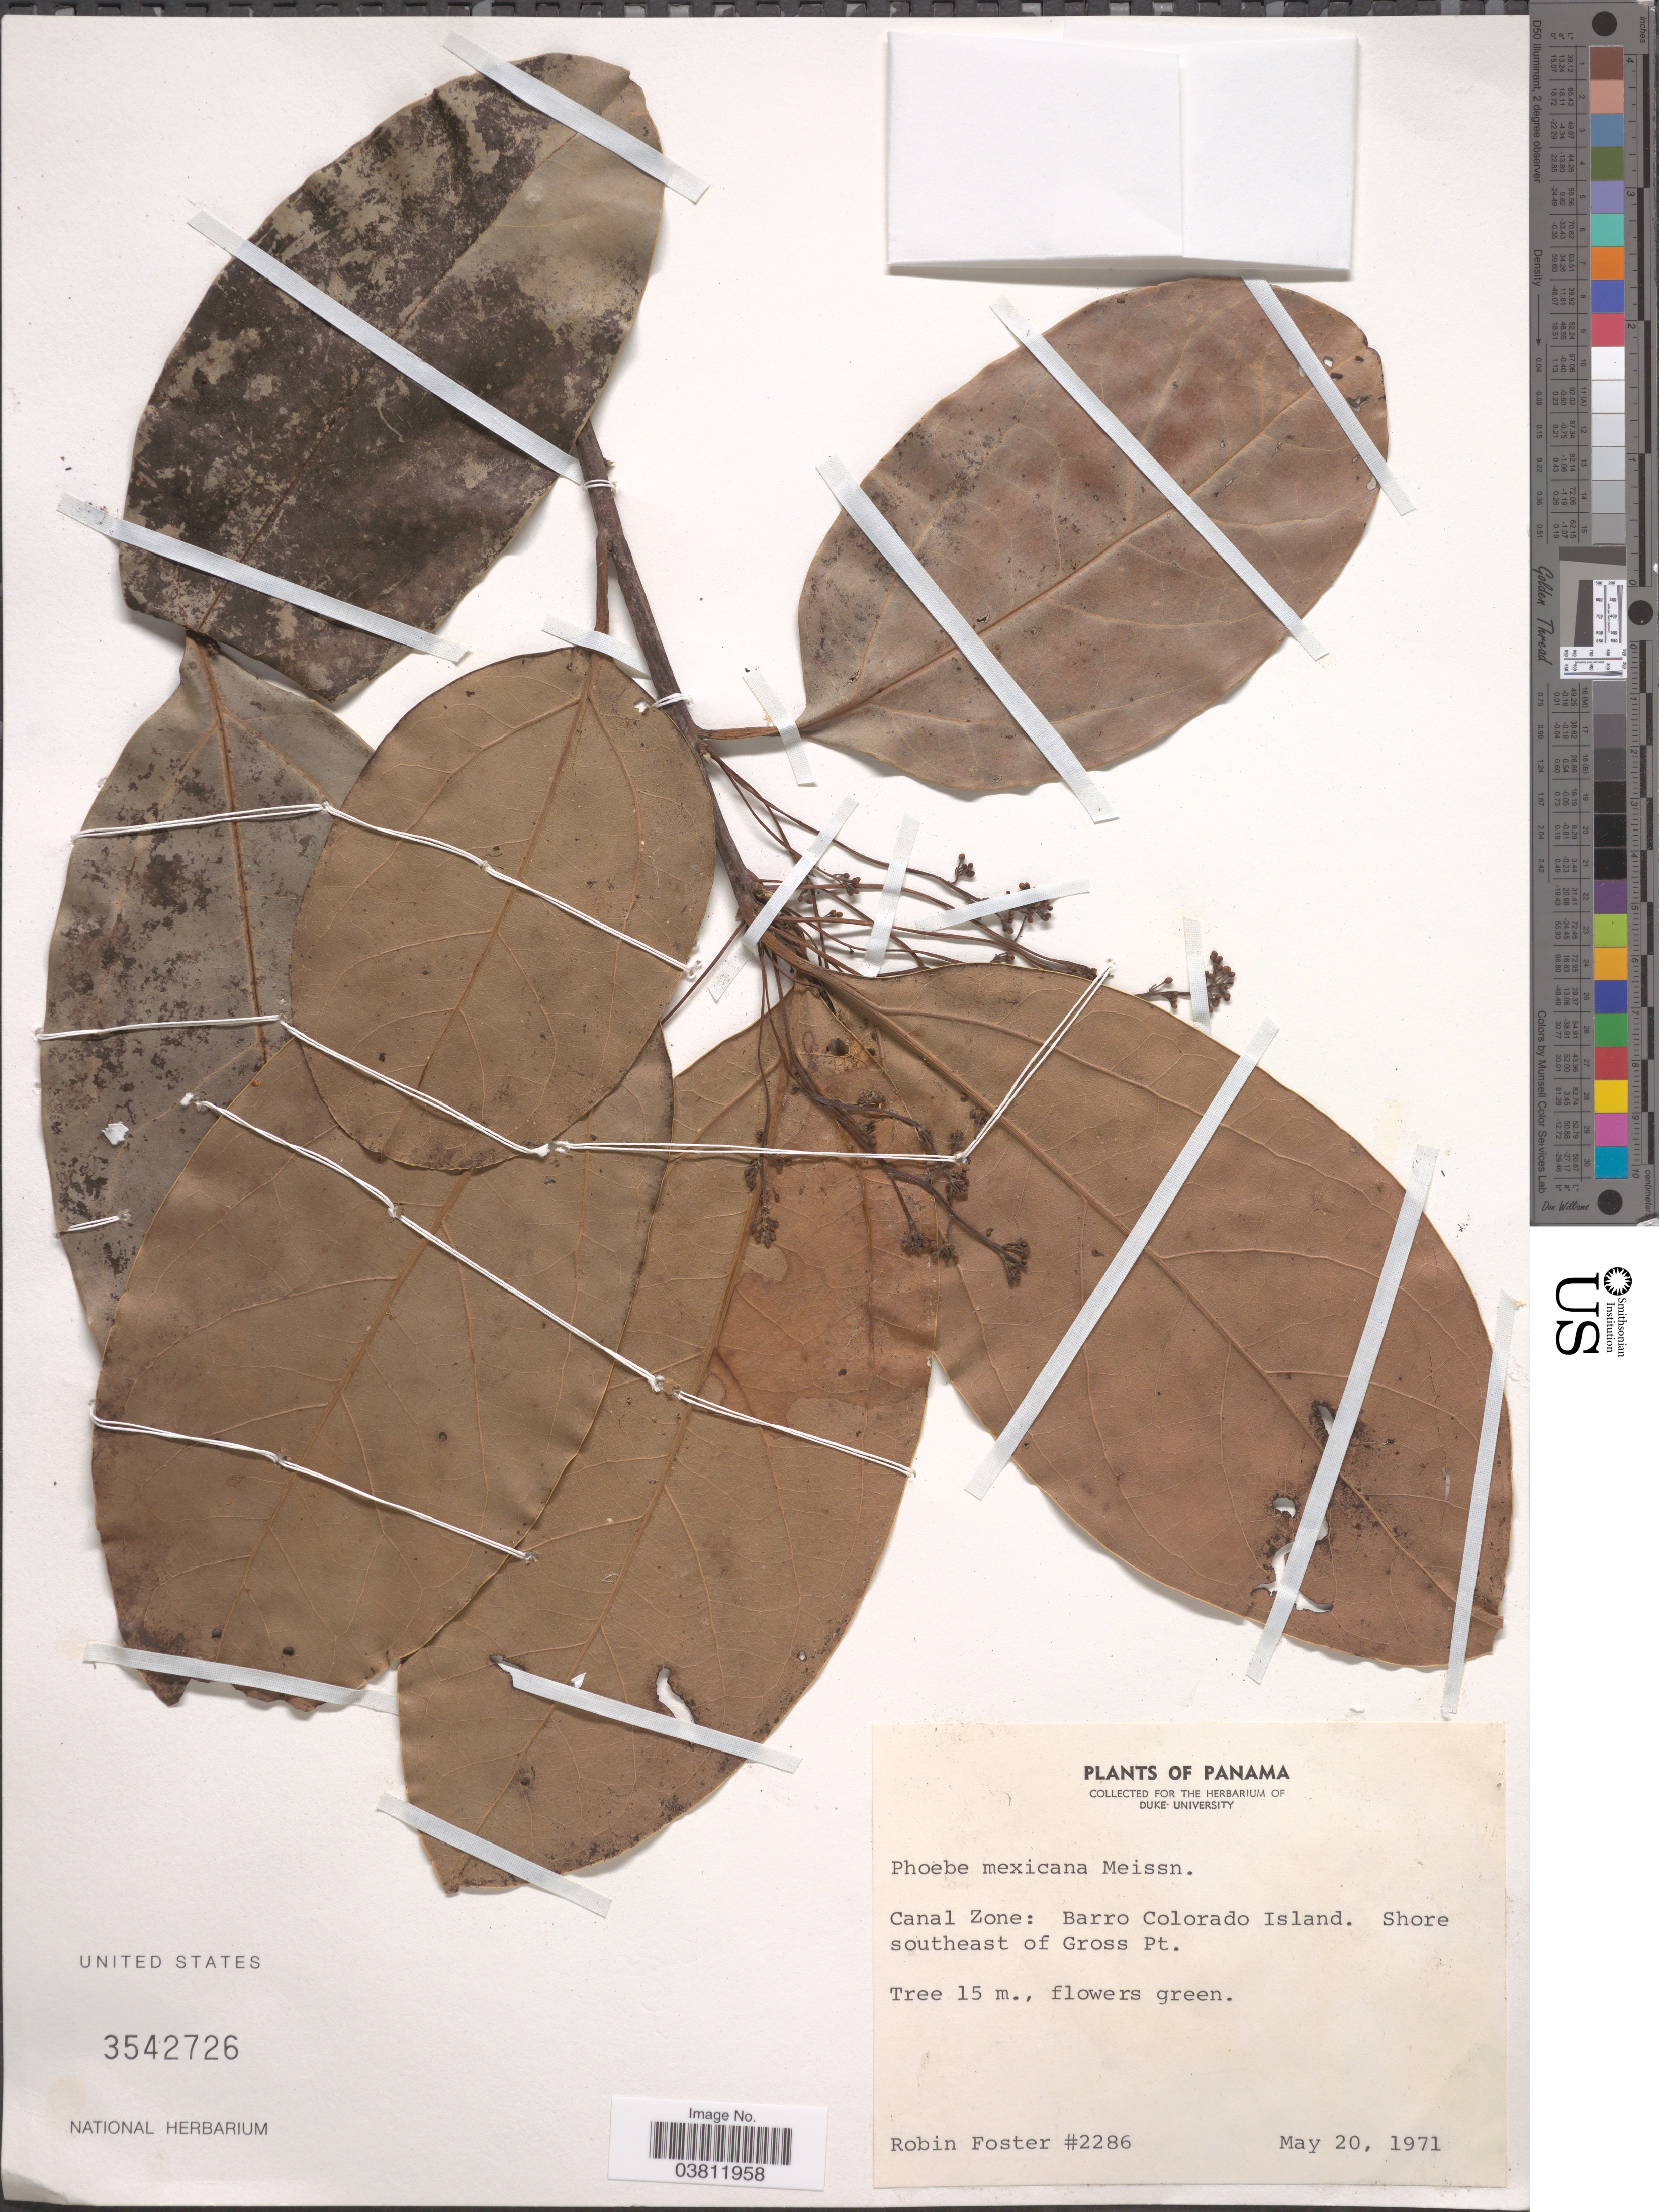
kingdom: Plantae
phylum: Tracheophyta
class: Magnoliopsida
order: Laurales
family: Lauraceae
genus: Phoebe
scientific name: Phoebe mexicana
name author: Meisn.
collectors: R. B. Foster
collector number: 2286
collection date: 1971-05-20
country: Panama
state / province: Panamá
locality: Canal Zone: Barro Colorado Island. Shore southeast of Gross Pt.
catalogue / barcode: US 3542726